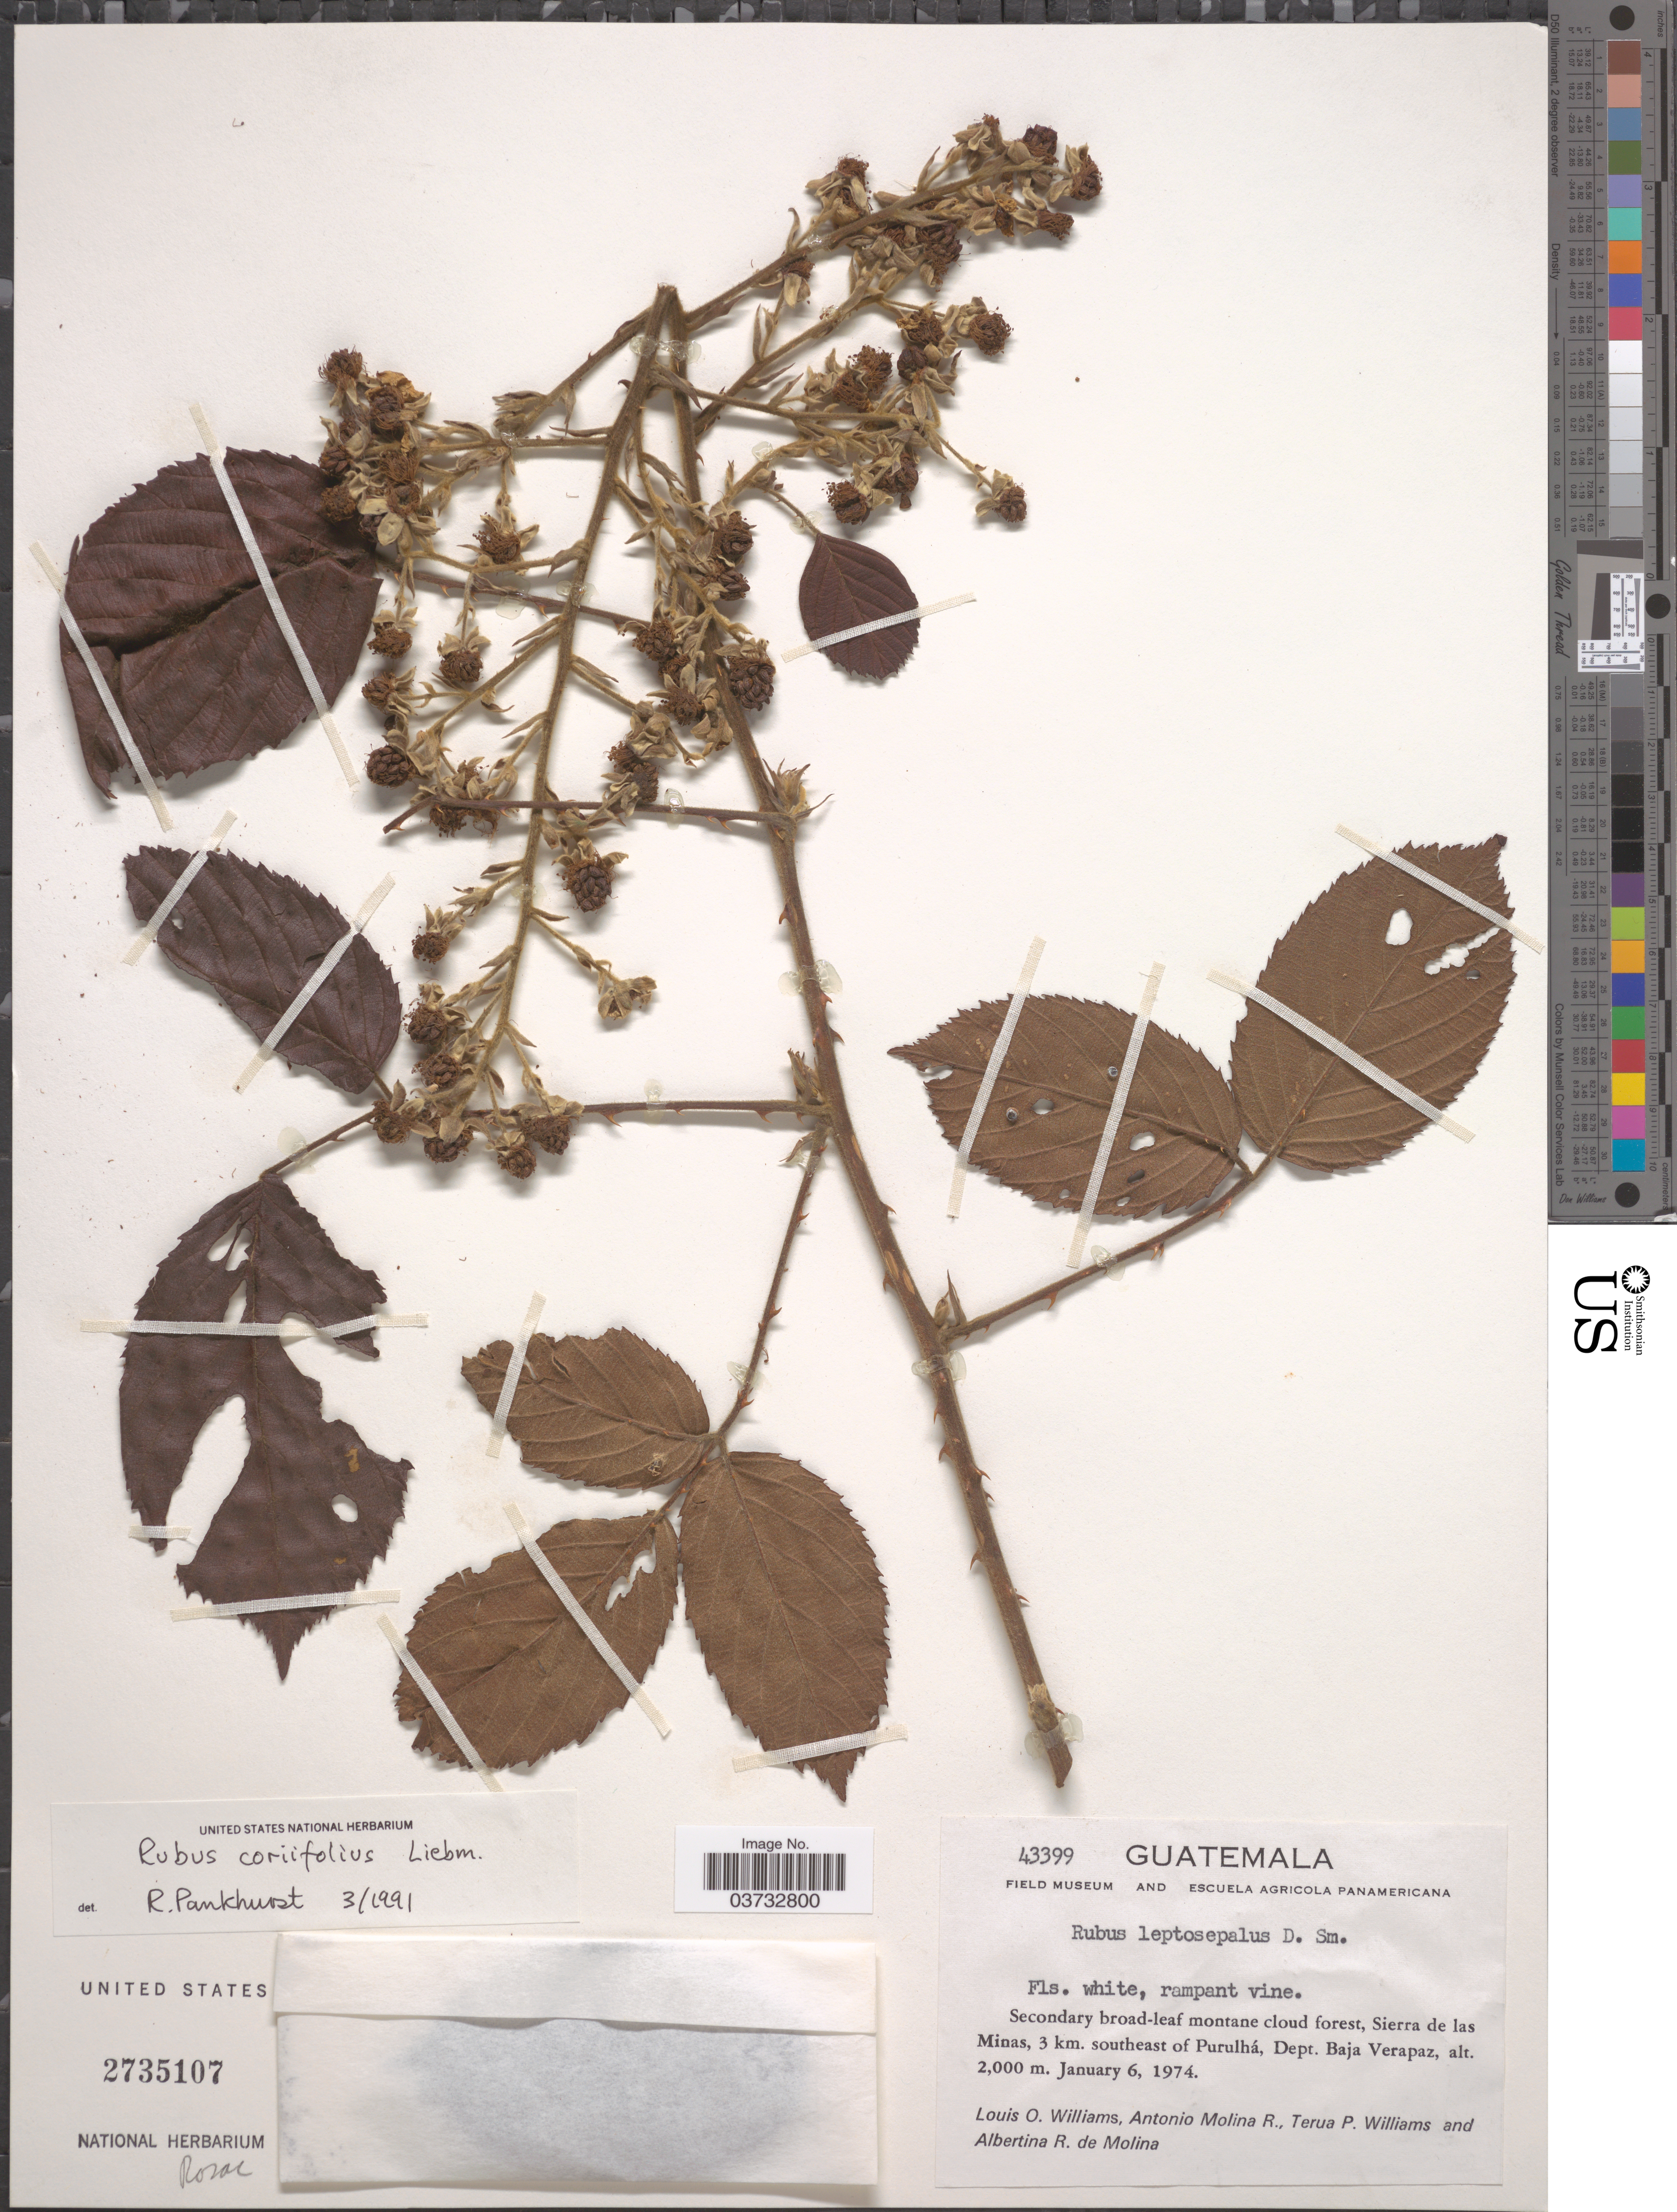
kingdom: Plantae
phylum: Tracheophyta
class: Magnoliopsida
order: Rosales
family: Rosaceae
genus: Rubus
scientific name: Rubus coriifolius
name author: Liebm.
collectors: L. O. Williams, A. Molina R., T. Williams & A. R. Molina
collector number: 43399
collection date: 1974-01-06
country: Guatemala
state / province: Baja Verapaz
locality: Sierra de las Minas, 3 km. southeast of Purulhá, Dept. Baja Verapaz.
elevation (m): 2000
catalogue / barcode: US 2735107